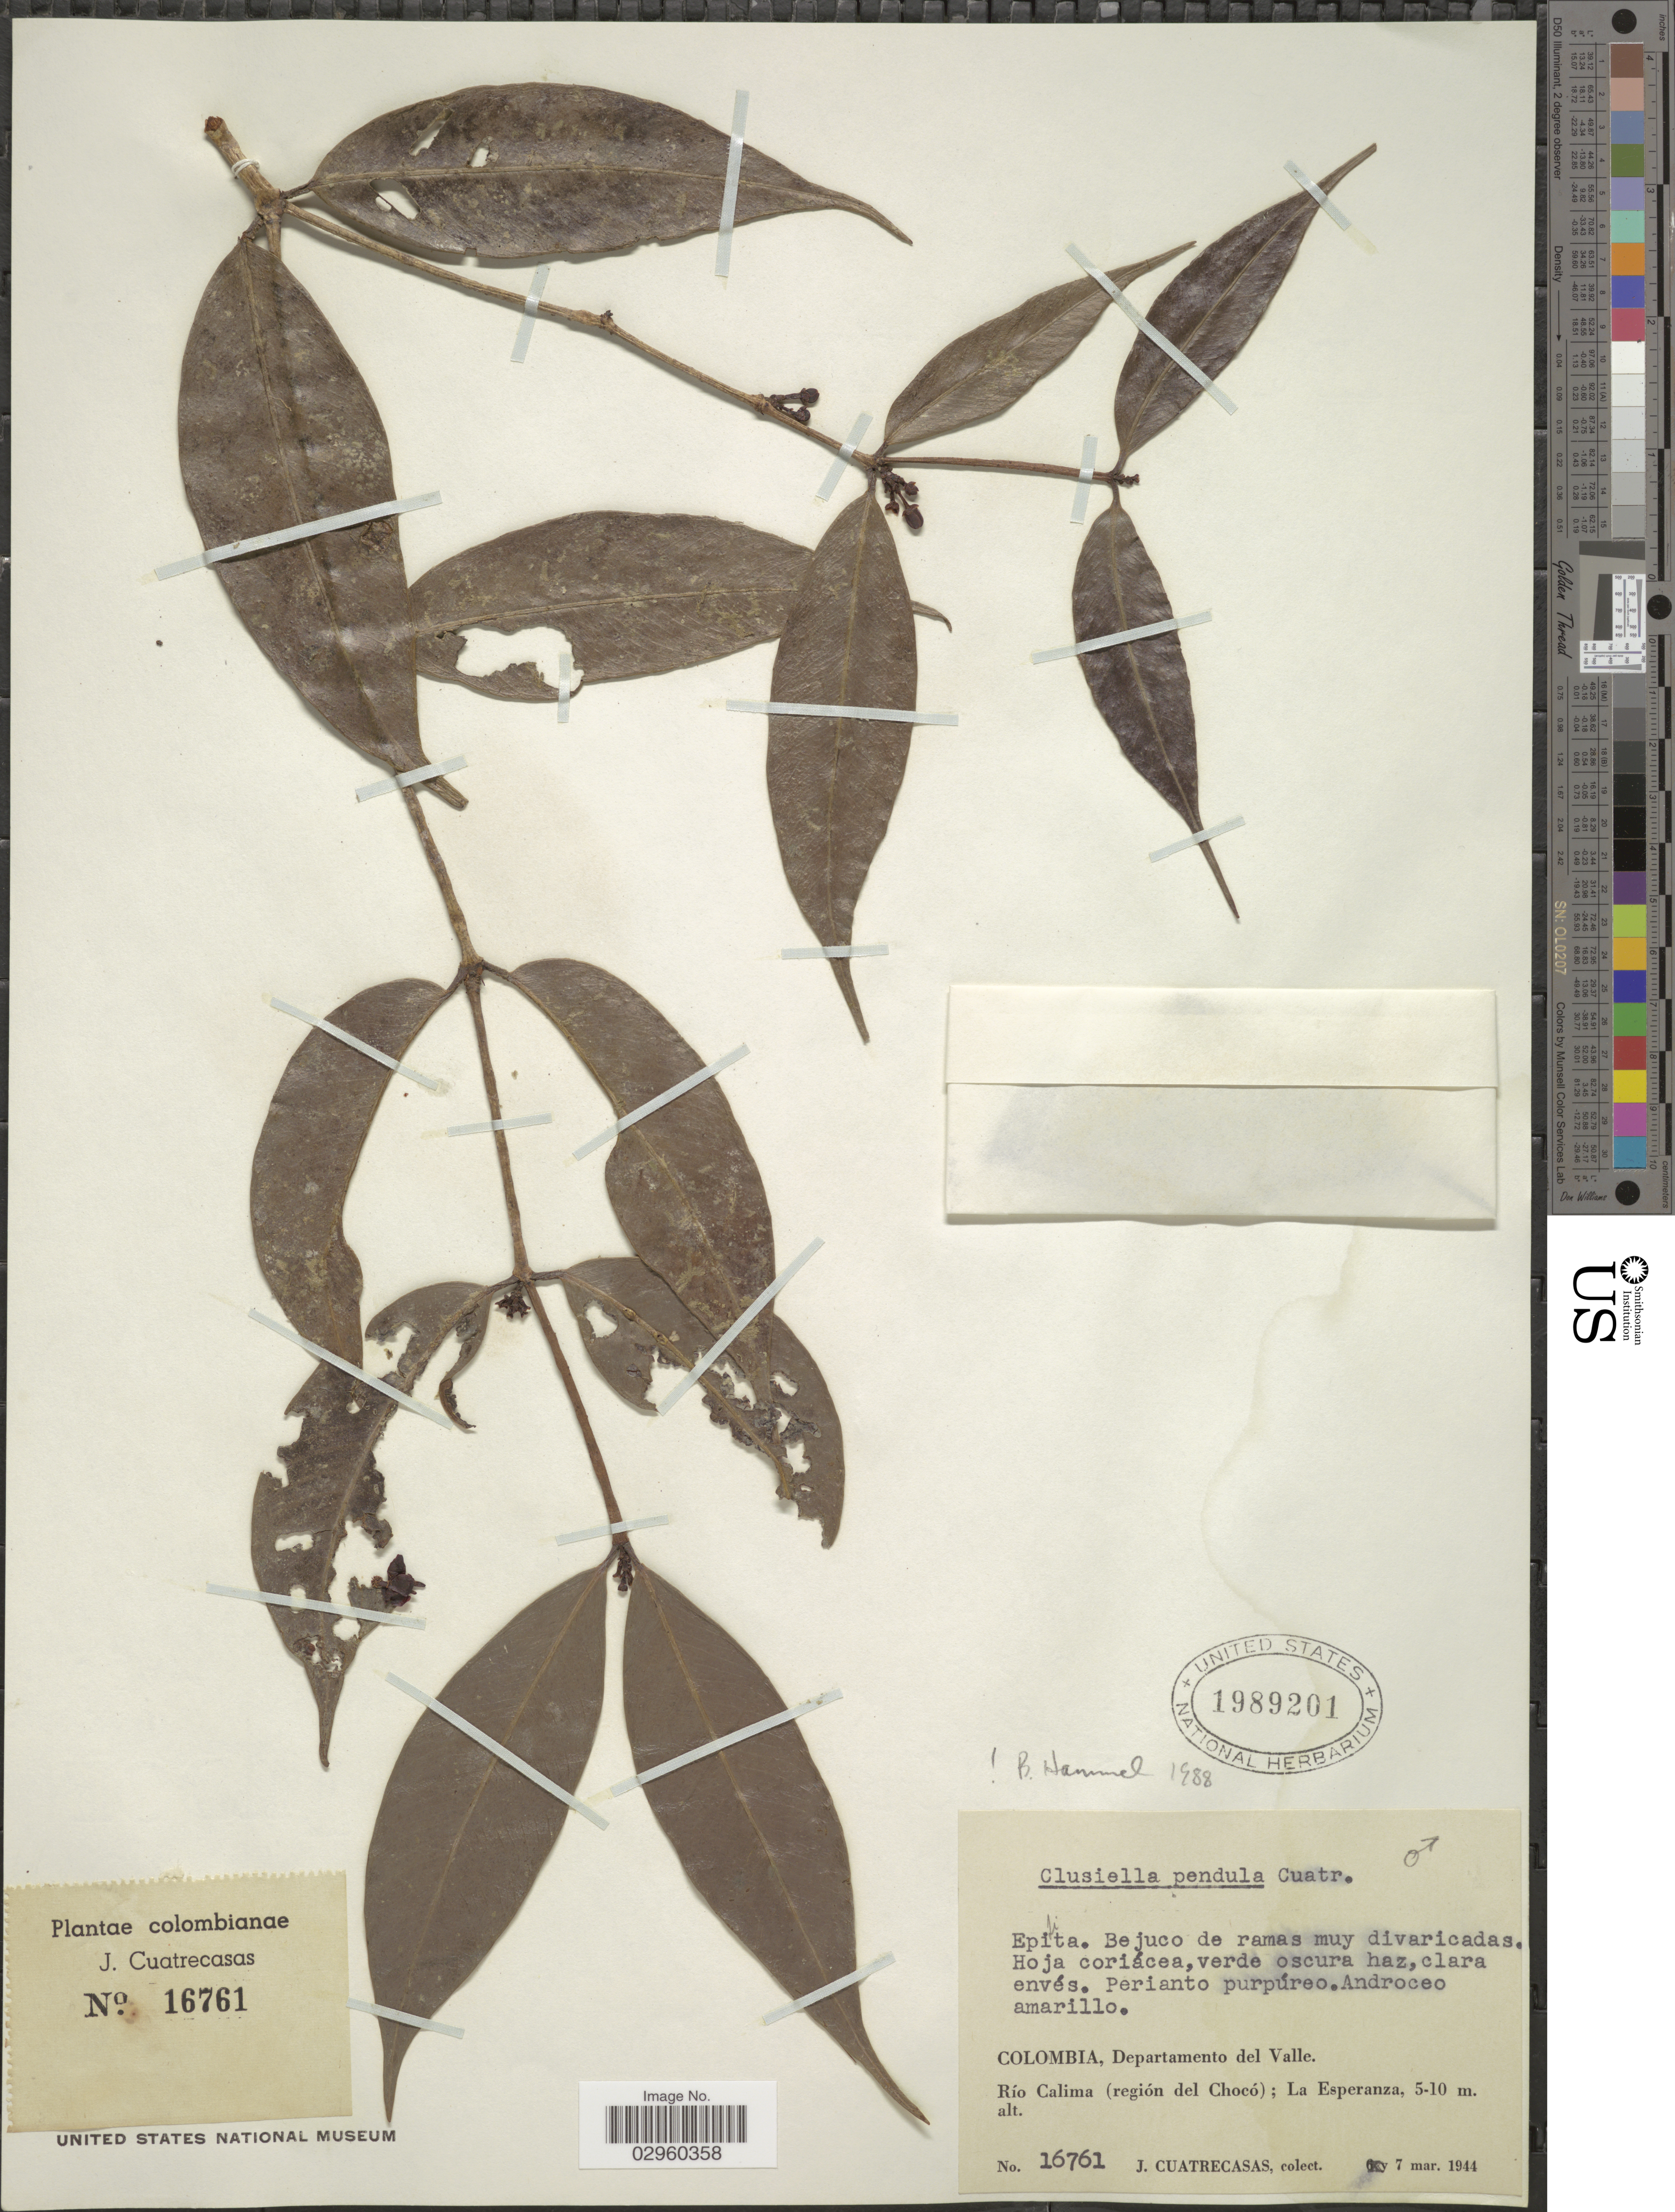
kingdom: Plantae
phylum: Tracheophyta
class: Magnoliopsida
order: Malpighiales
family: Calophyllaceae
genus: Clusiella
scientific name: Clusiella pendula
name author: Cuatrec.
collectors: J. Cuatrecasas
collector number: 16761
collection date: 1944-03-07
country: Colombia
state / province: Valle del Cauca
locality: Departamento del Valle. Río Calima (región del Chocó); La Esperanza.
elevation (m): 5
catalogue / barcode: US 1989201